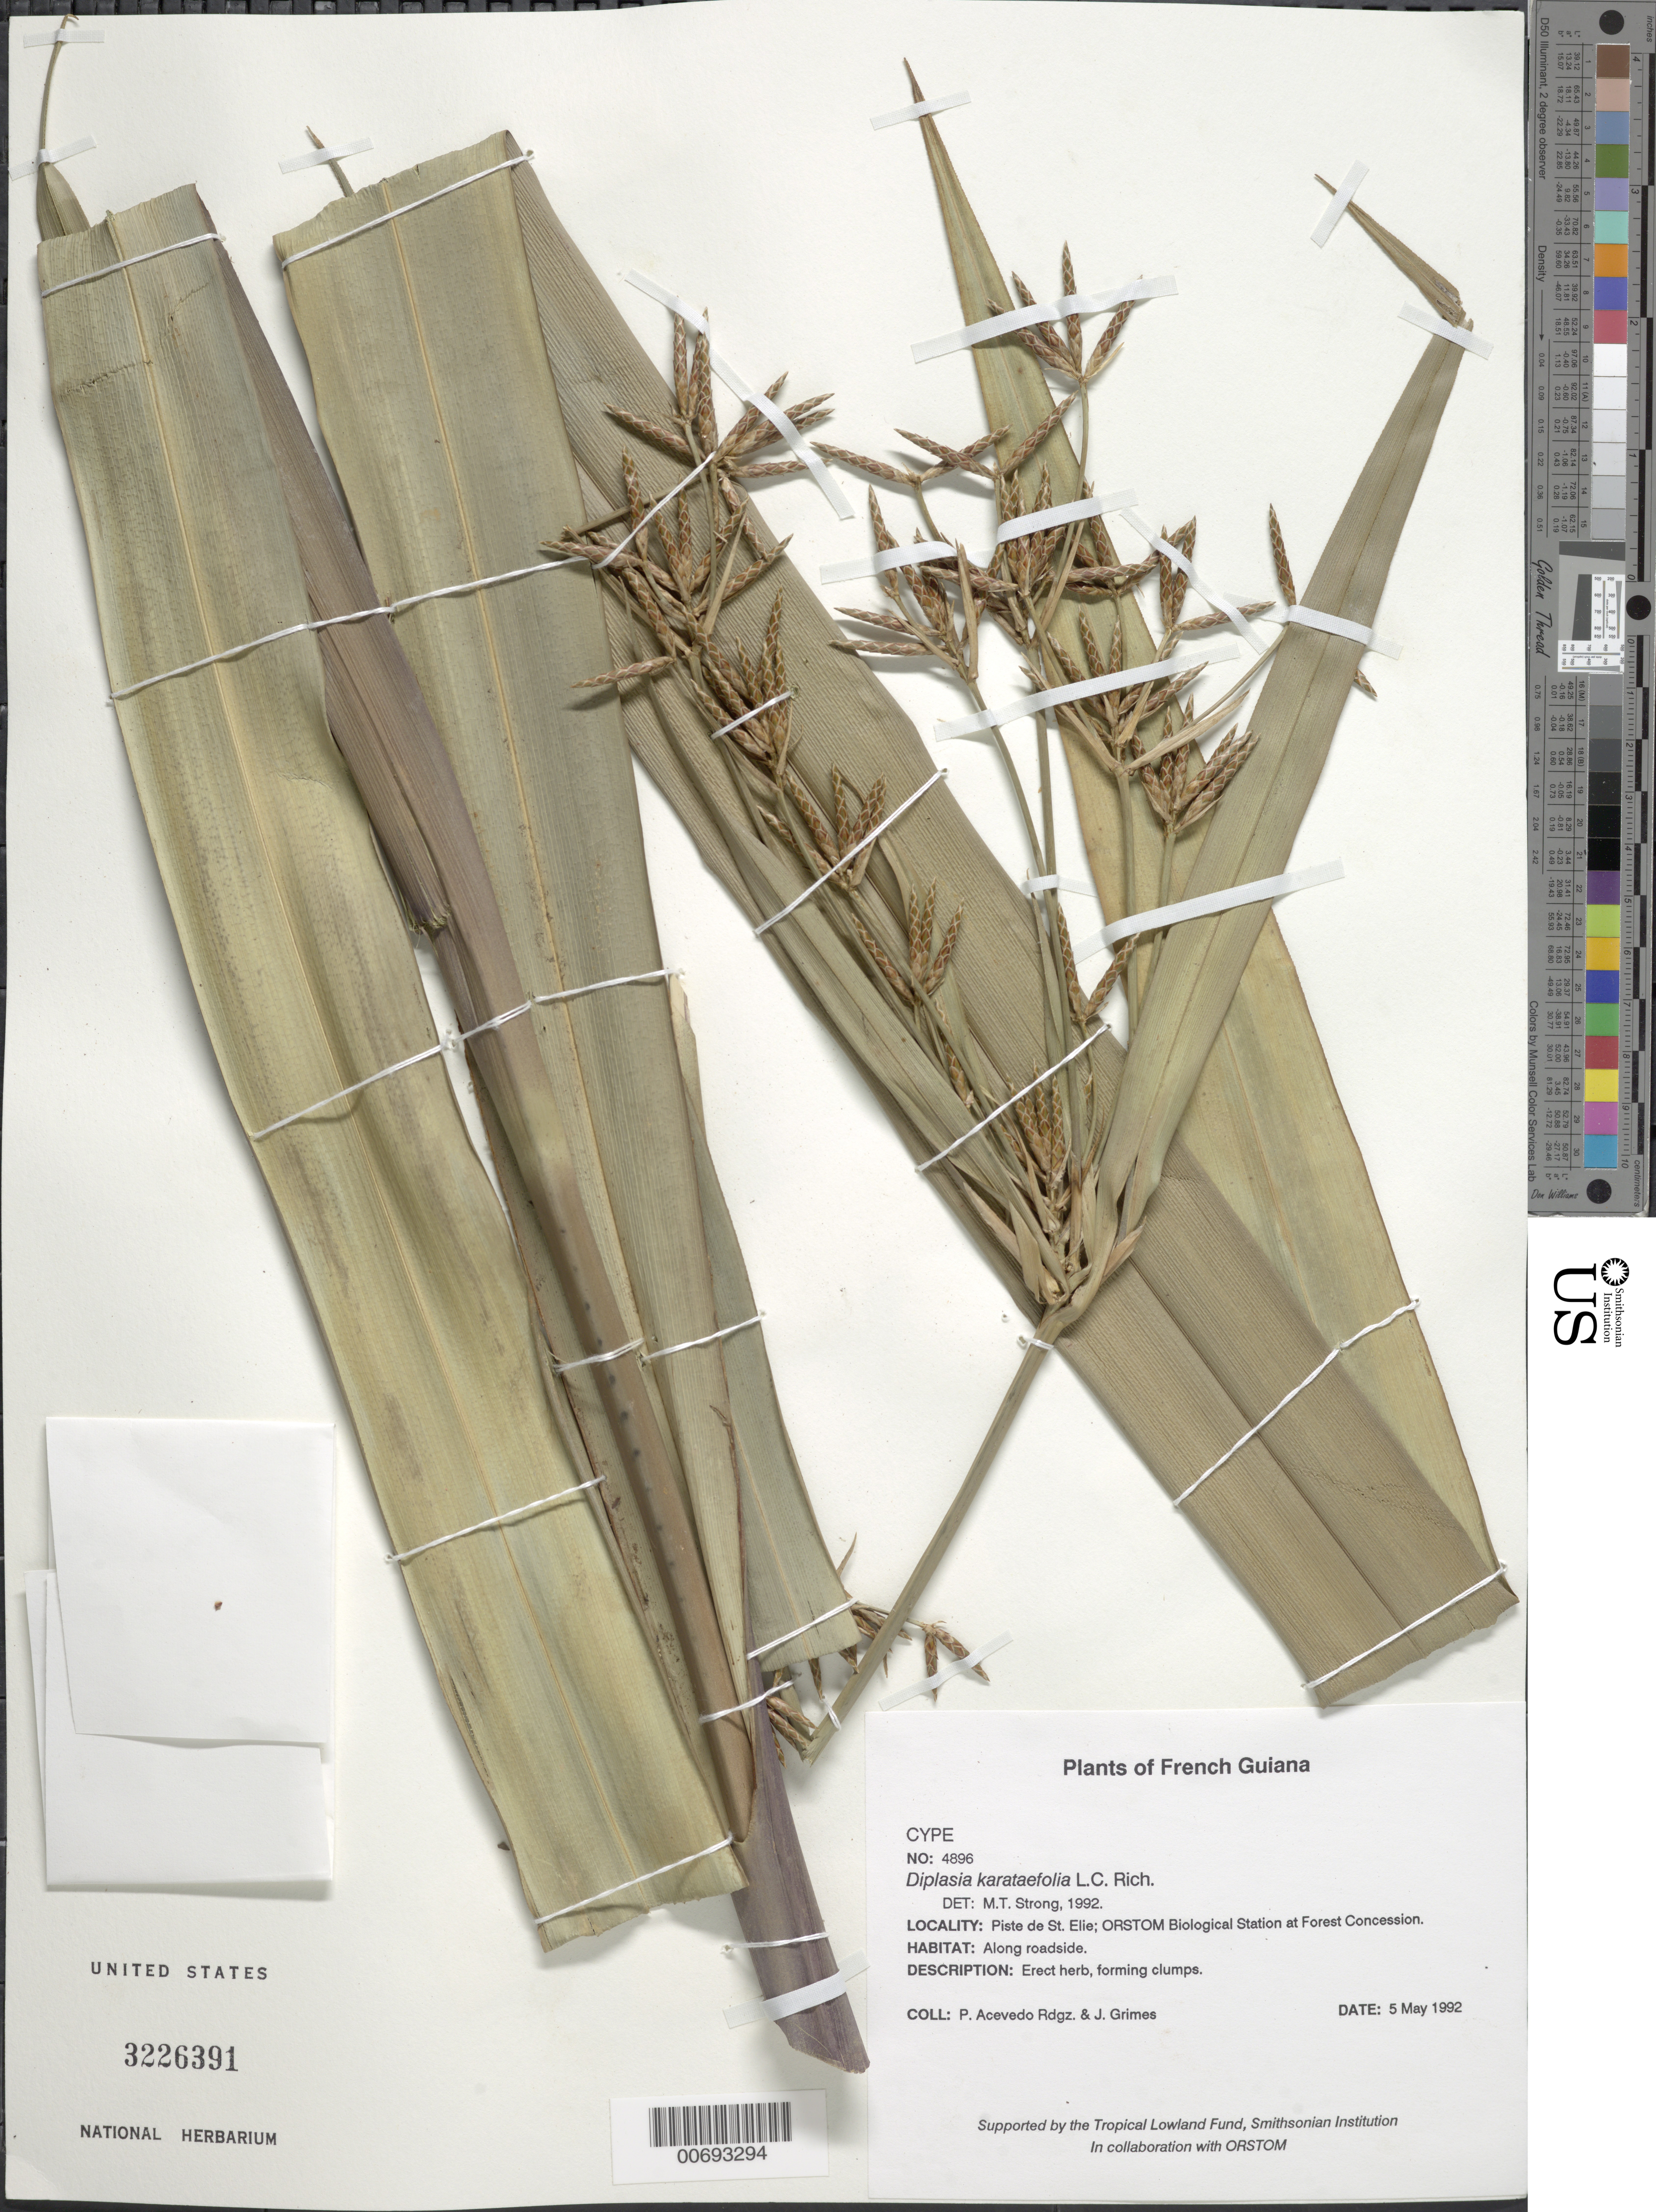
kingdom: Plantae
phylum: Tracheophyta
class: Liliopsida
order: Poales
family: Cyperaceae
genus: Diplasia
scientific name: Diplasia karatifolia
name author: Rich.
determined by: Strong, M. T., (US), Smithsonian Institution - National Museum of Natural History (UNITED STATES)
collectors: P. Acevedo-Rodr. & J. Grimes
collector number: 4896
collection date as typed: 05 May 1992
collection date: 1992-05-05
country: French Guiana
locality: Piste de St. Elie; ORSTOM Biological Station at Forest Concession.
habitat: Along roadside.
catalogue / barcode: US 3226391